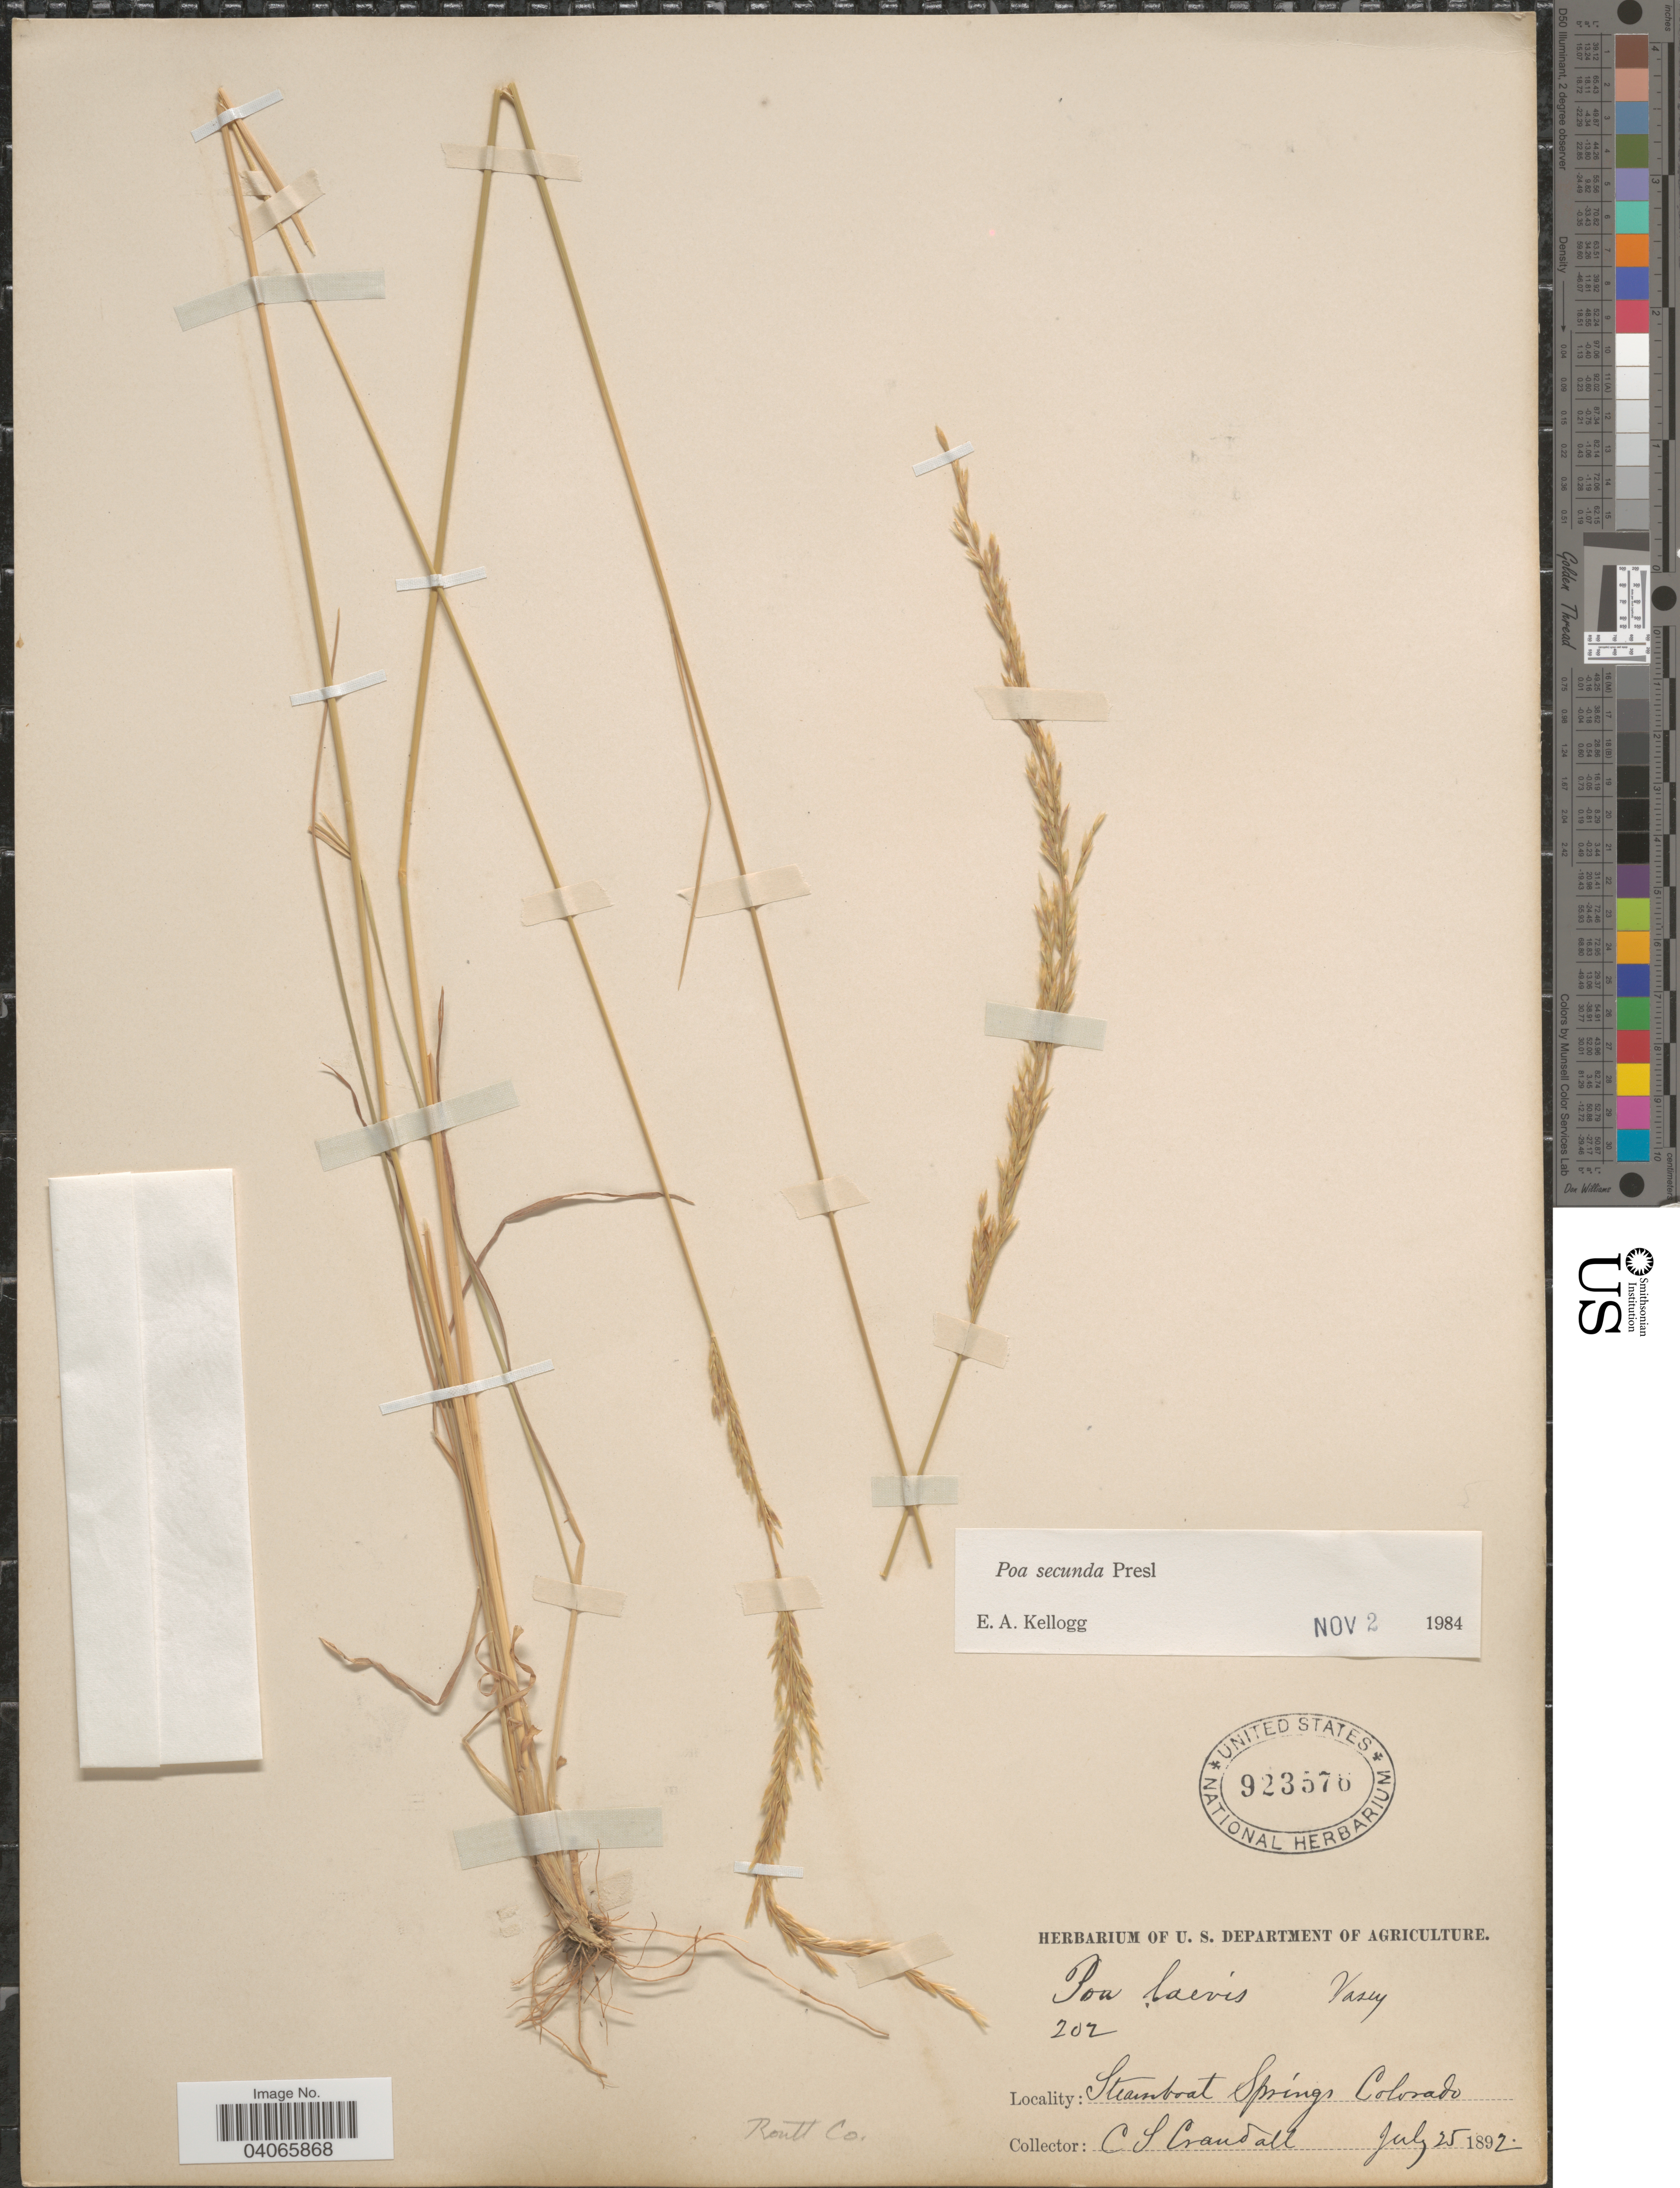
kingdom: Plantae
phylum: Tracheophyta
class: Liliopsida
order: Poales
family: Poaceae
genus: Poa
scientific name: Poa secunda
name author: J. Presl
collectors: C. Crandall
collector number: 202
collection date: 1892-07-25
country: United States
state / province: Colorado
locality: Steamboat Springs. Routt Co.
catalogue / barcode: US 923578